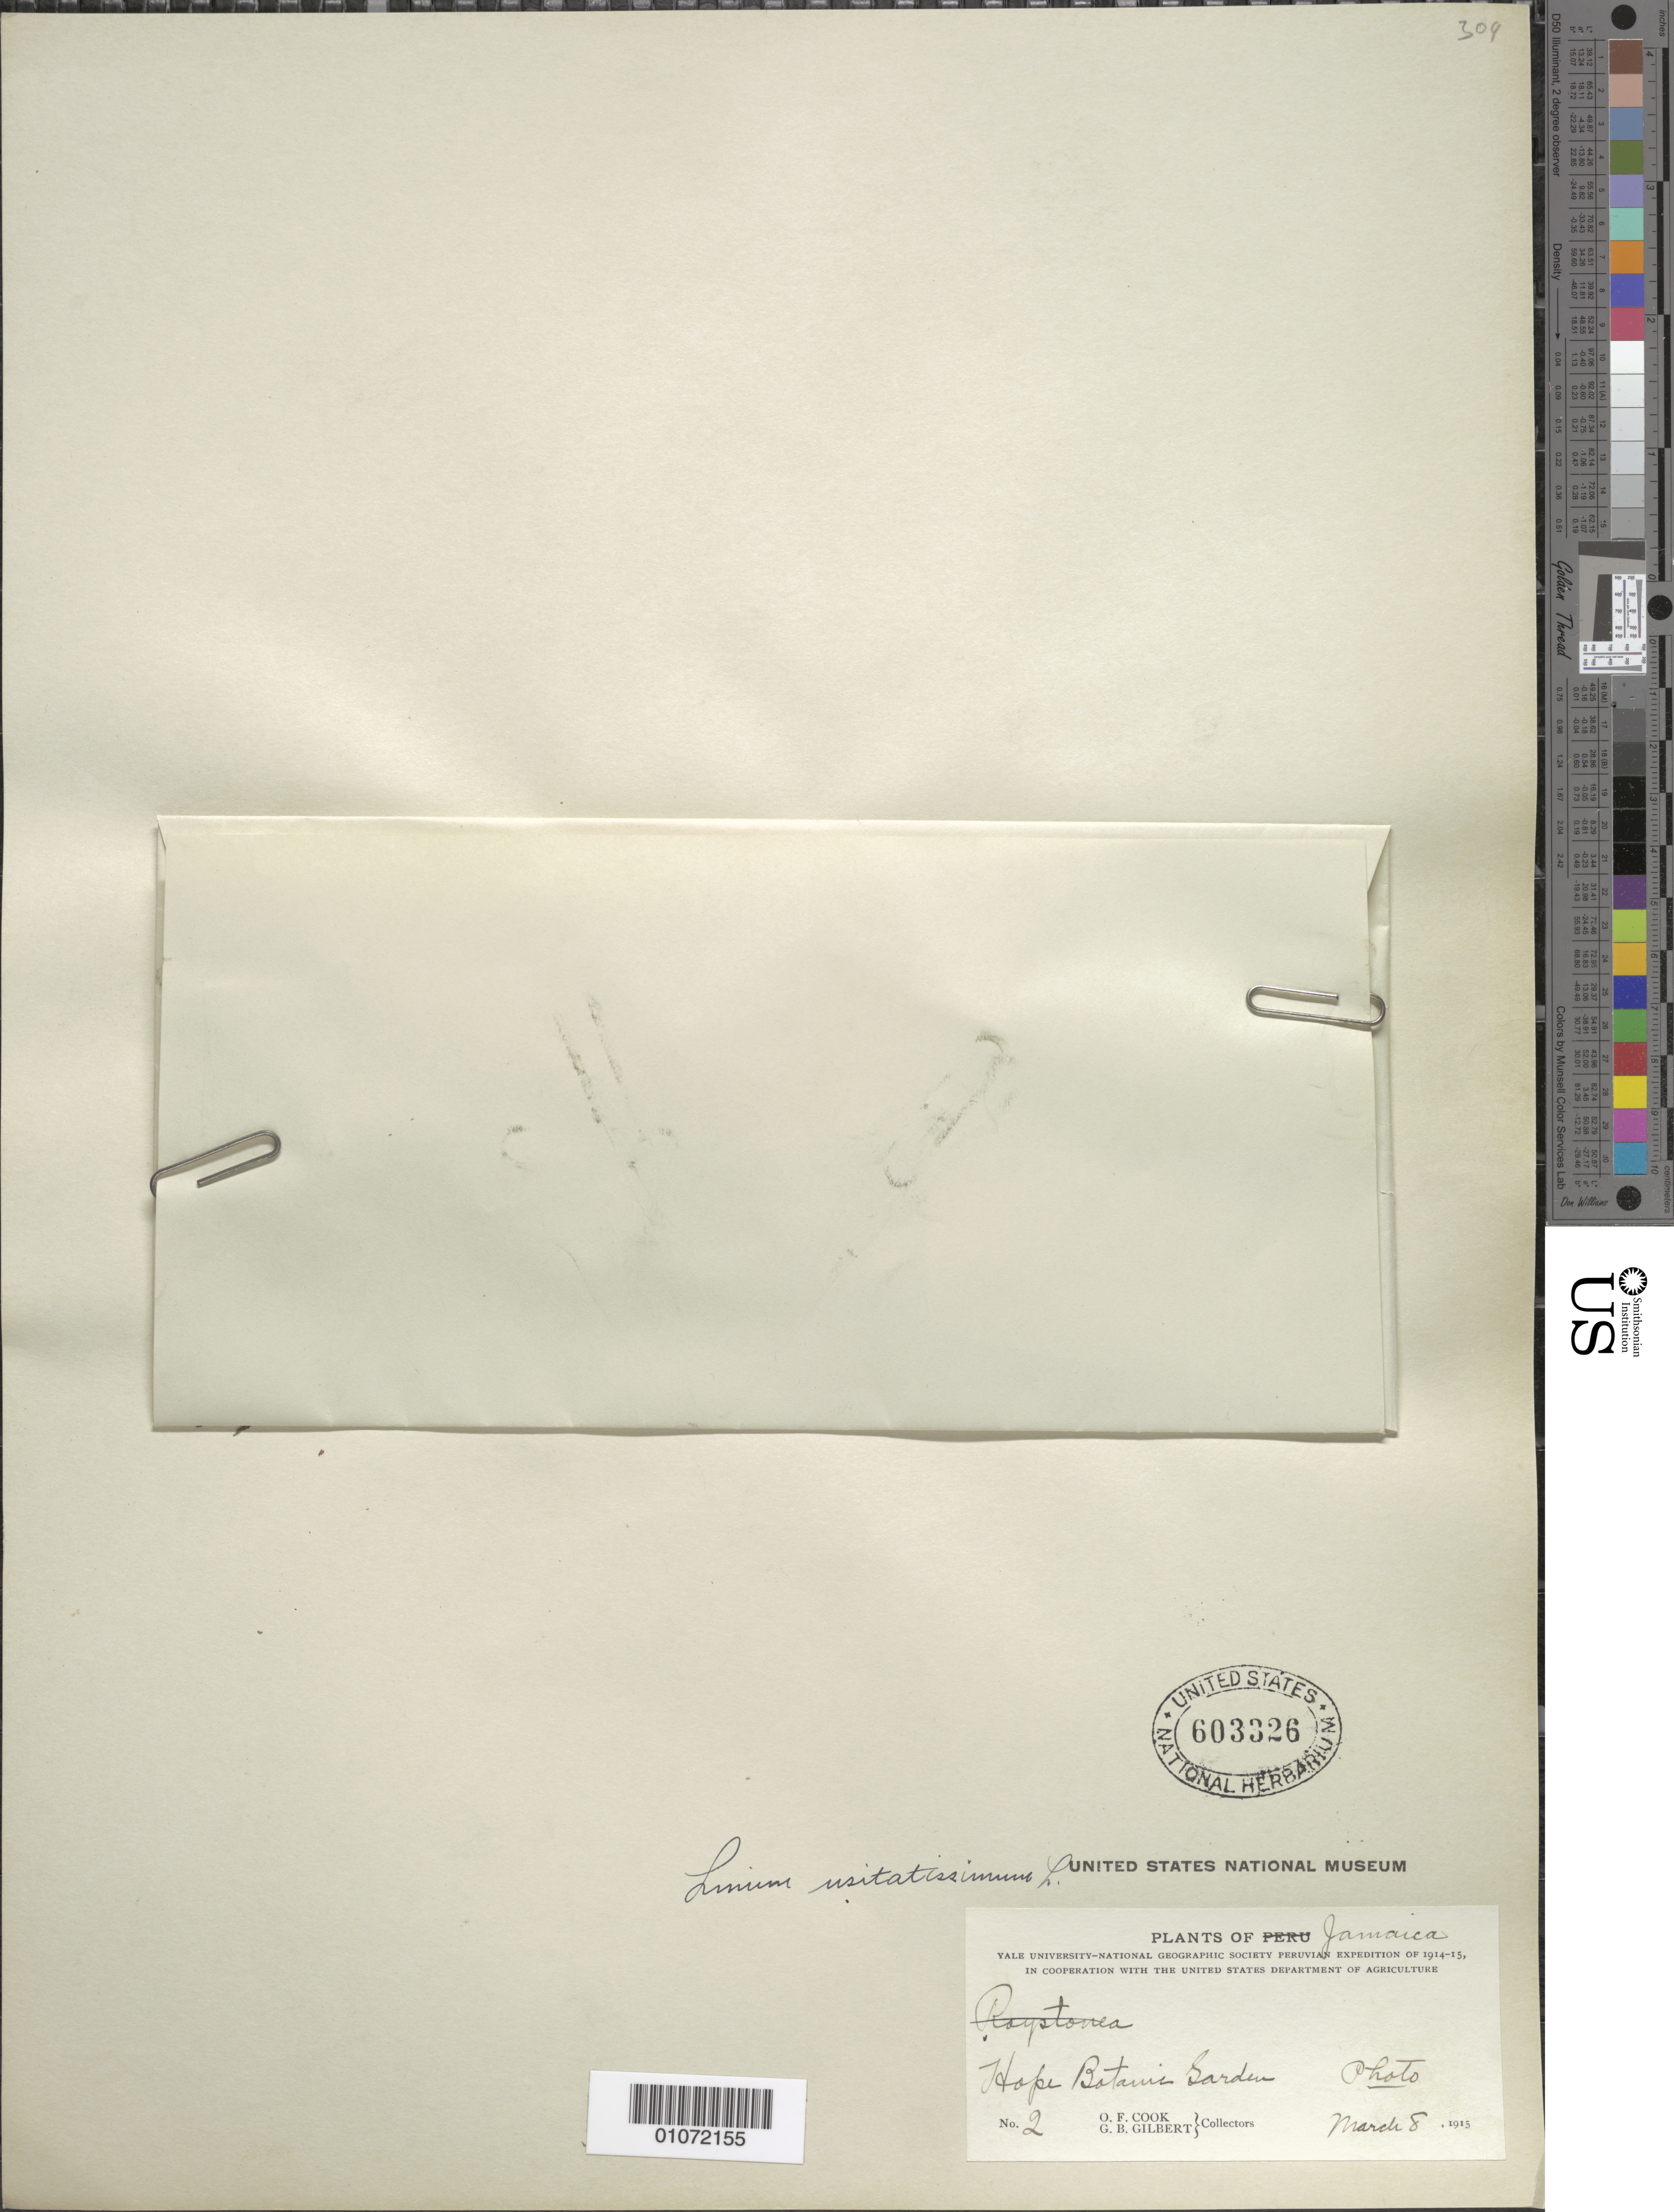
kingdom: Plantae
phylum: Tracheophyta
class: Magnoliopsida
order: Malpighiales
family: Linaceae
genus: Linum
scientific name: Linum usitatissimum var. usitatissimum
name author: L.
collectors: O. F. Cook & G. Gilbert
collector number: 2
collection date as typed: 08 Mar 1915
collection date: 1915-03-08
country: Jamaica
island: Jamaica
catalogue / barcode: US 603326